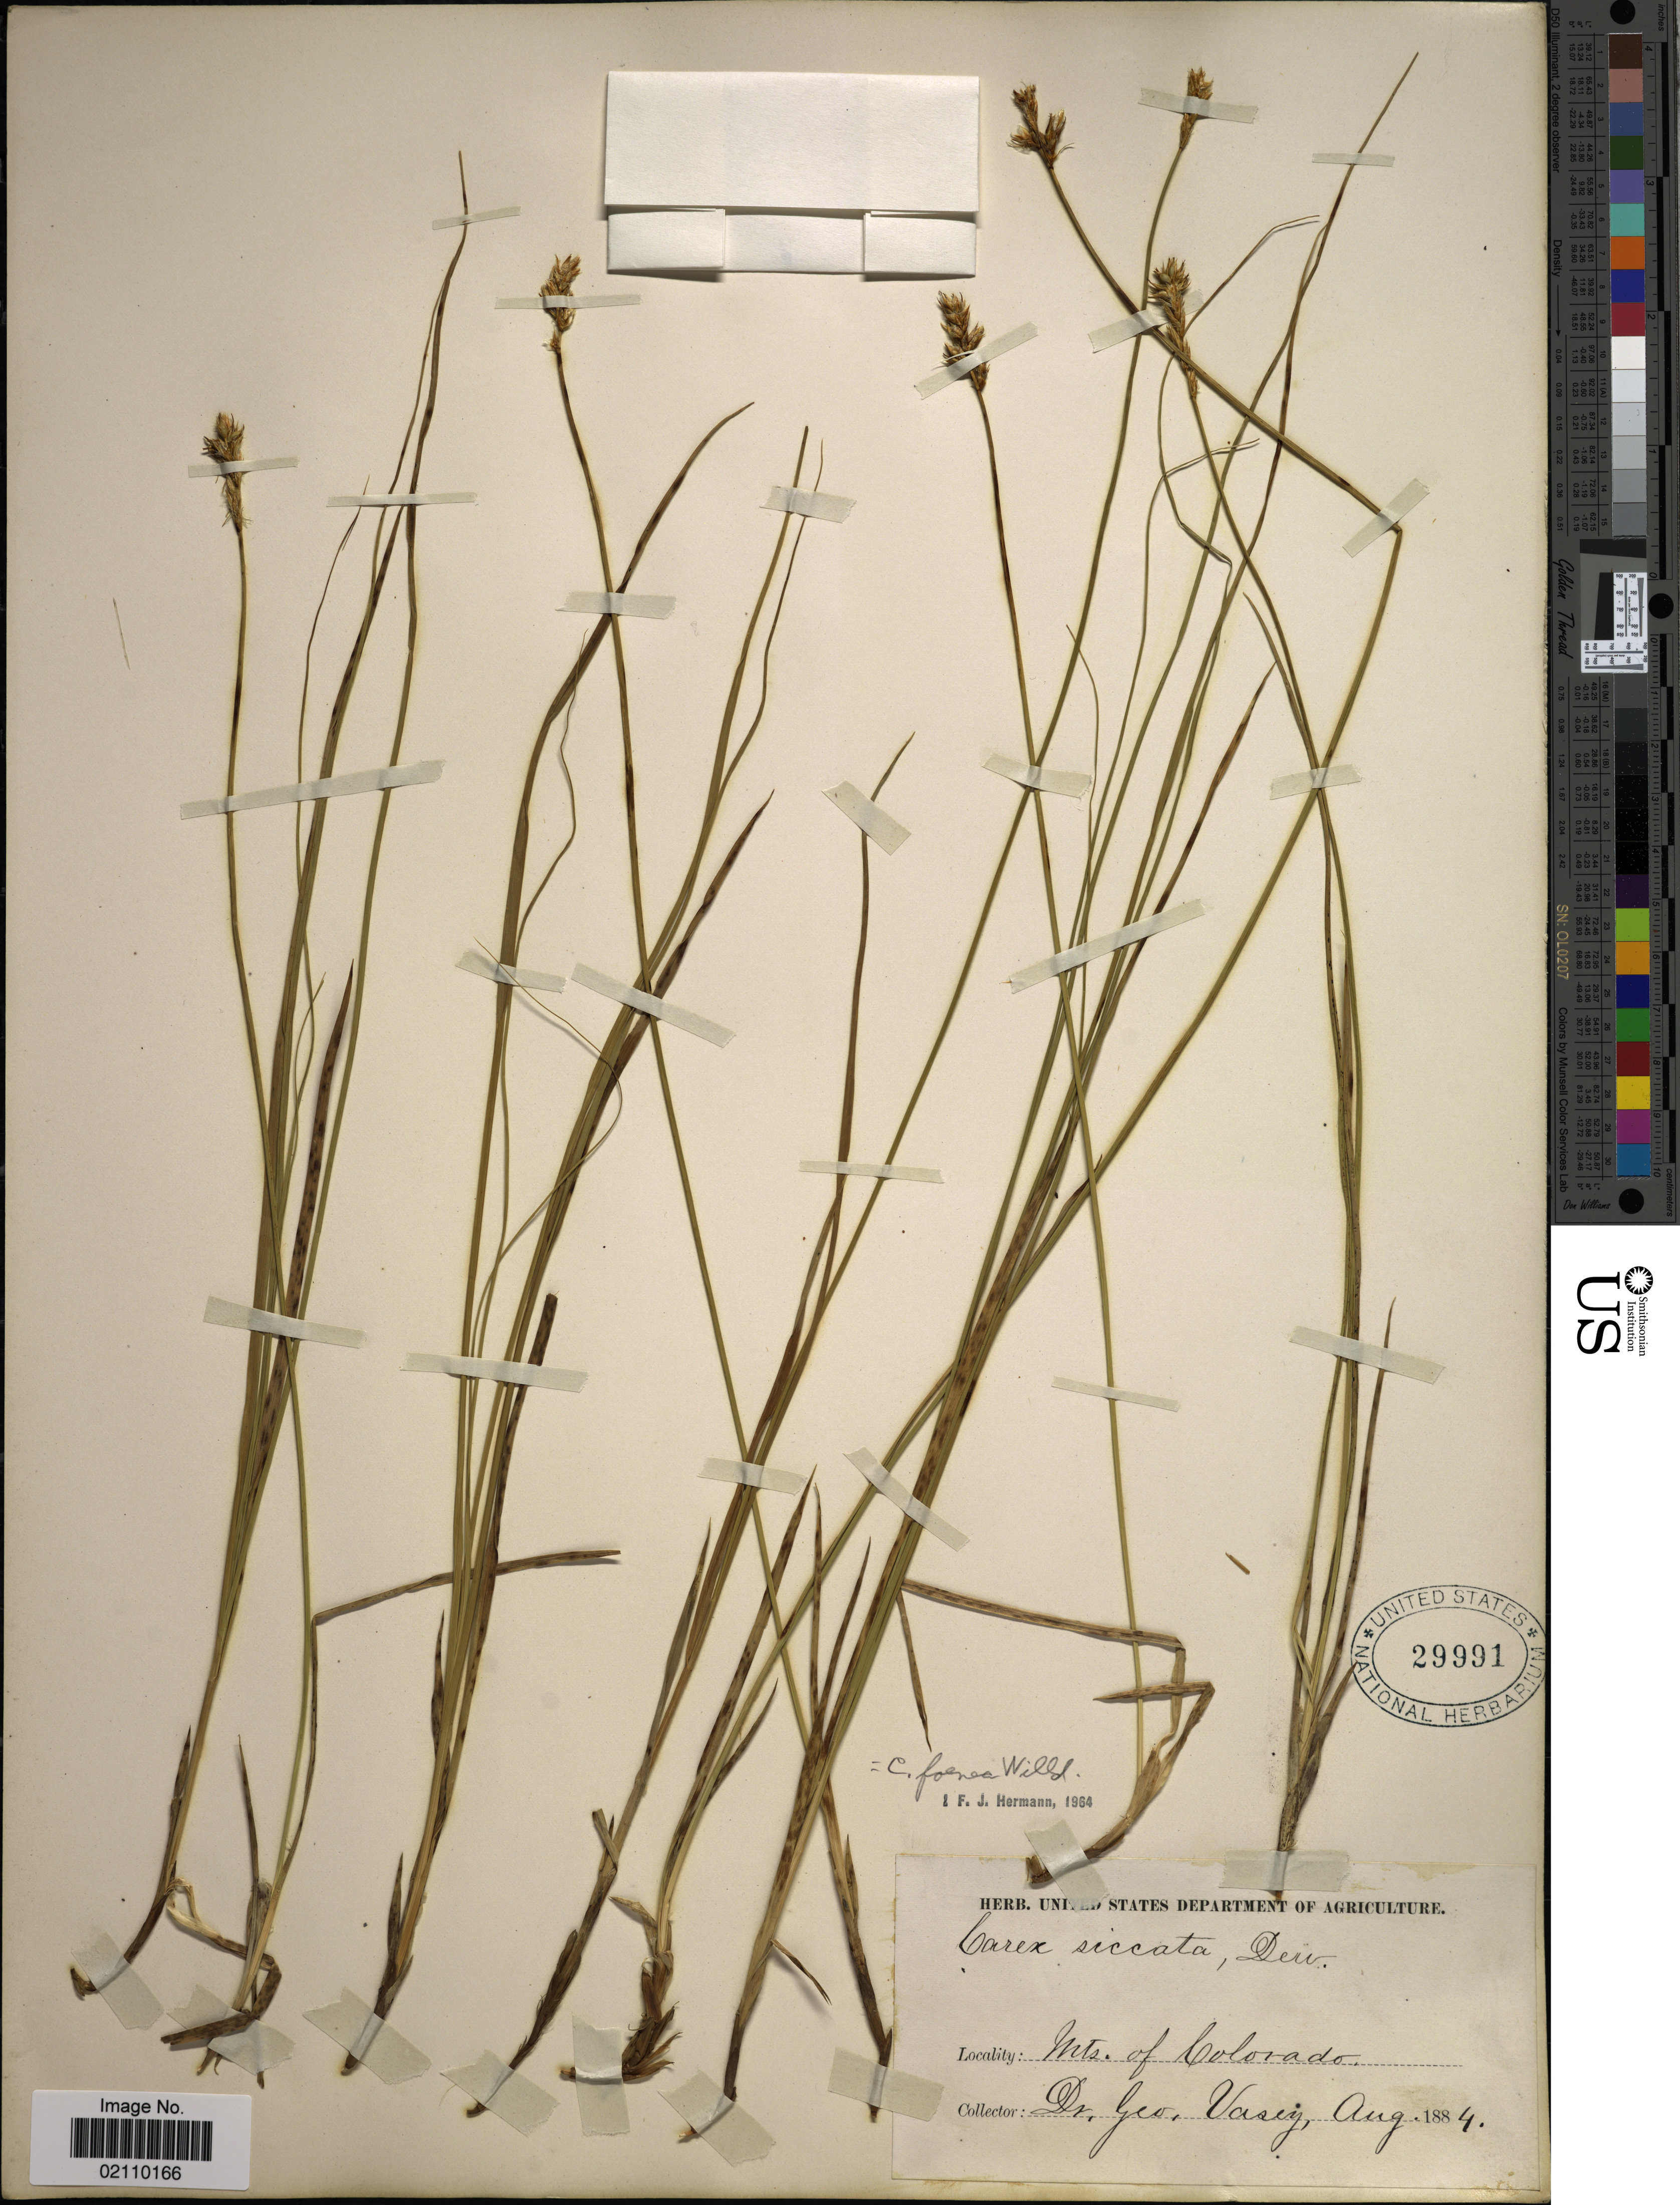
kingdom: Plantae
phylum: Tracheophyta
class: Liliopsida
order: Poales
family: Cyperaceae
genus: Carex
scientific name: Carex siccata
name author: Dewey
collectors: G. Vasey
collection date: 1884-08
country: United States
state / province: Colorado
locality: Mts. of Colorado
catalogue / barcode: US 29991